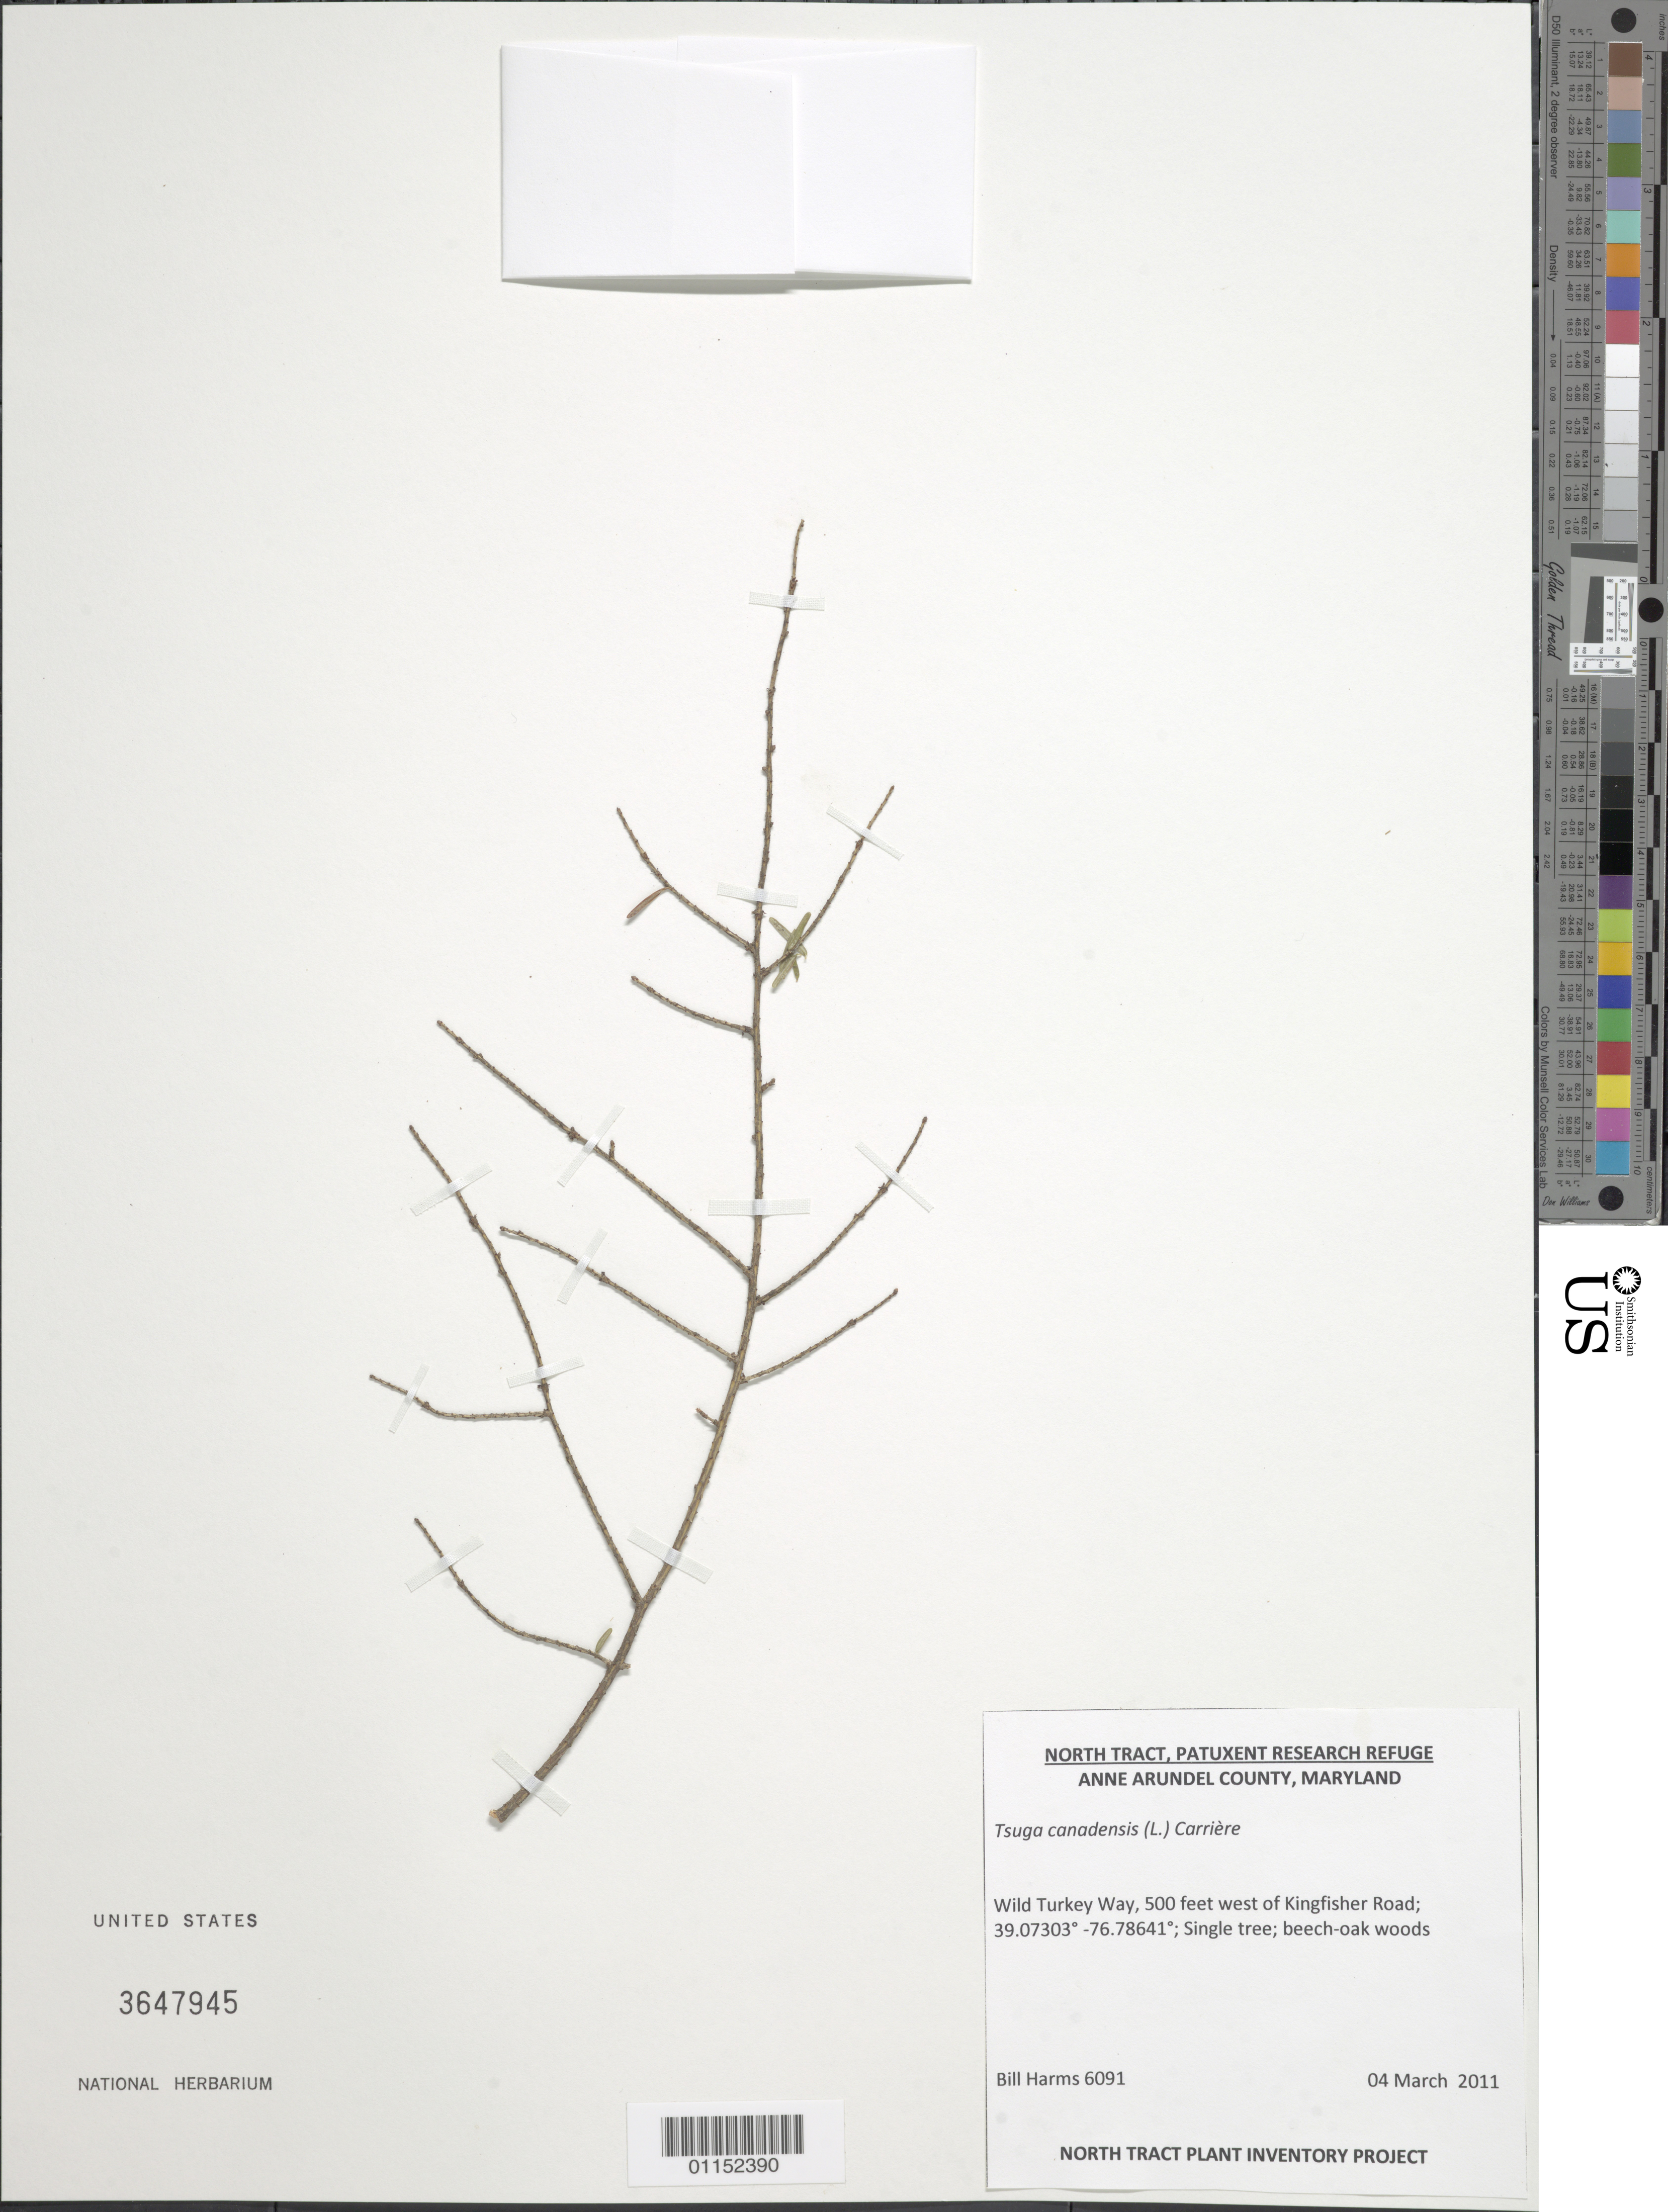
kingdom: Plantae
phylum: Tracheophyta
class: Pinopsida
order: Pinales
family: Pinaceae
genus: Tsuga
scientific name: Tsuga canadensis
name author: (L.) Carrière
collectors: B. Harms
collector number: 6091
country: United States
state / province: Maryland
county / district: Anne Arundel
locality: North Tract, Patuxent Research Refuge, Wild Turkey Way, 500 ft W of Kingfisher Road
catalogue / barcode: US 3647945